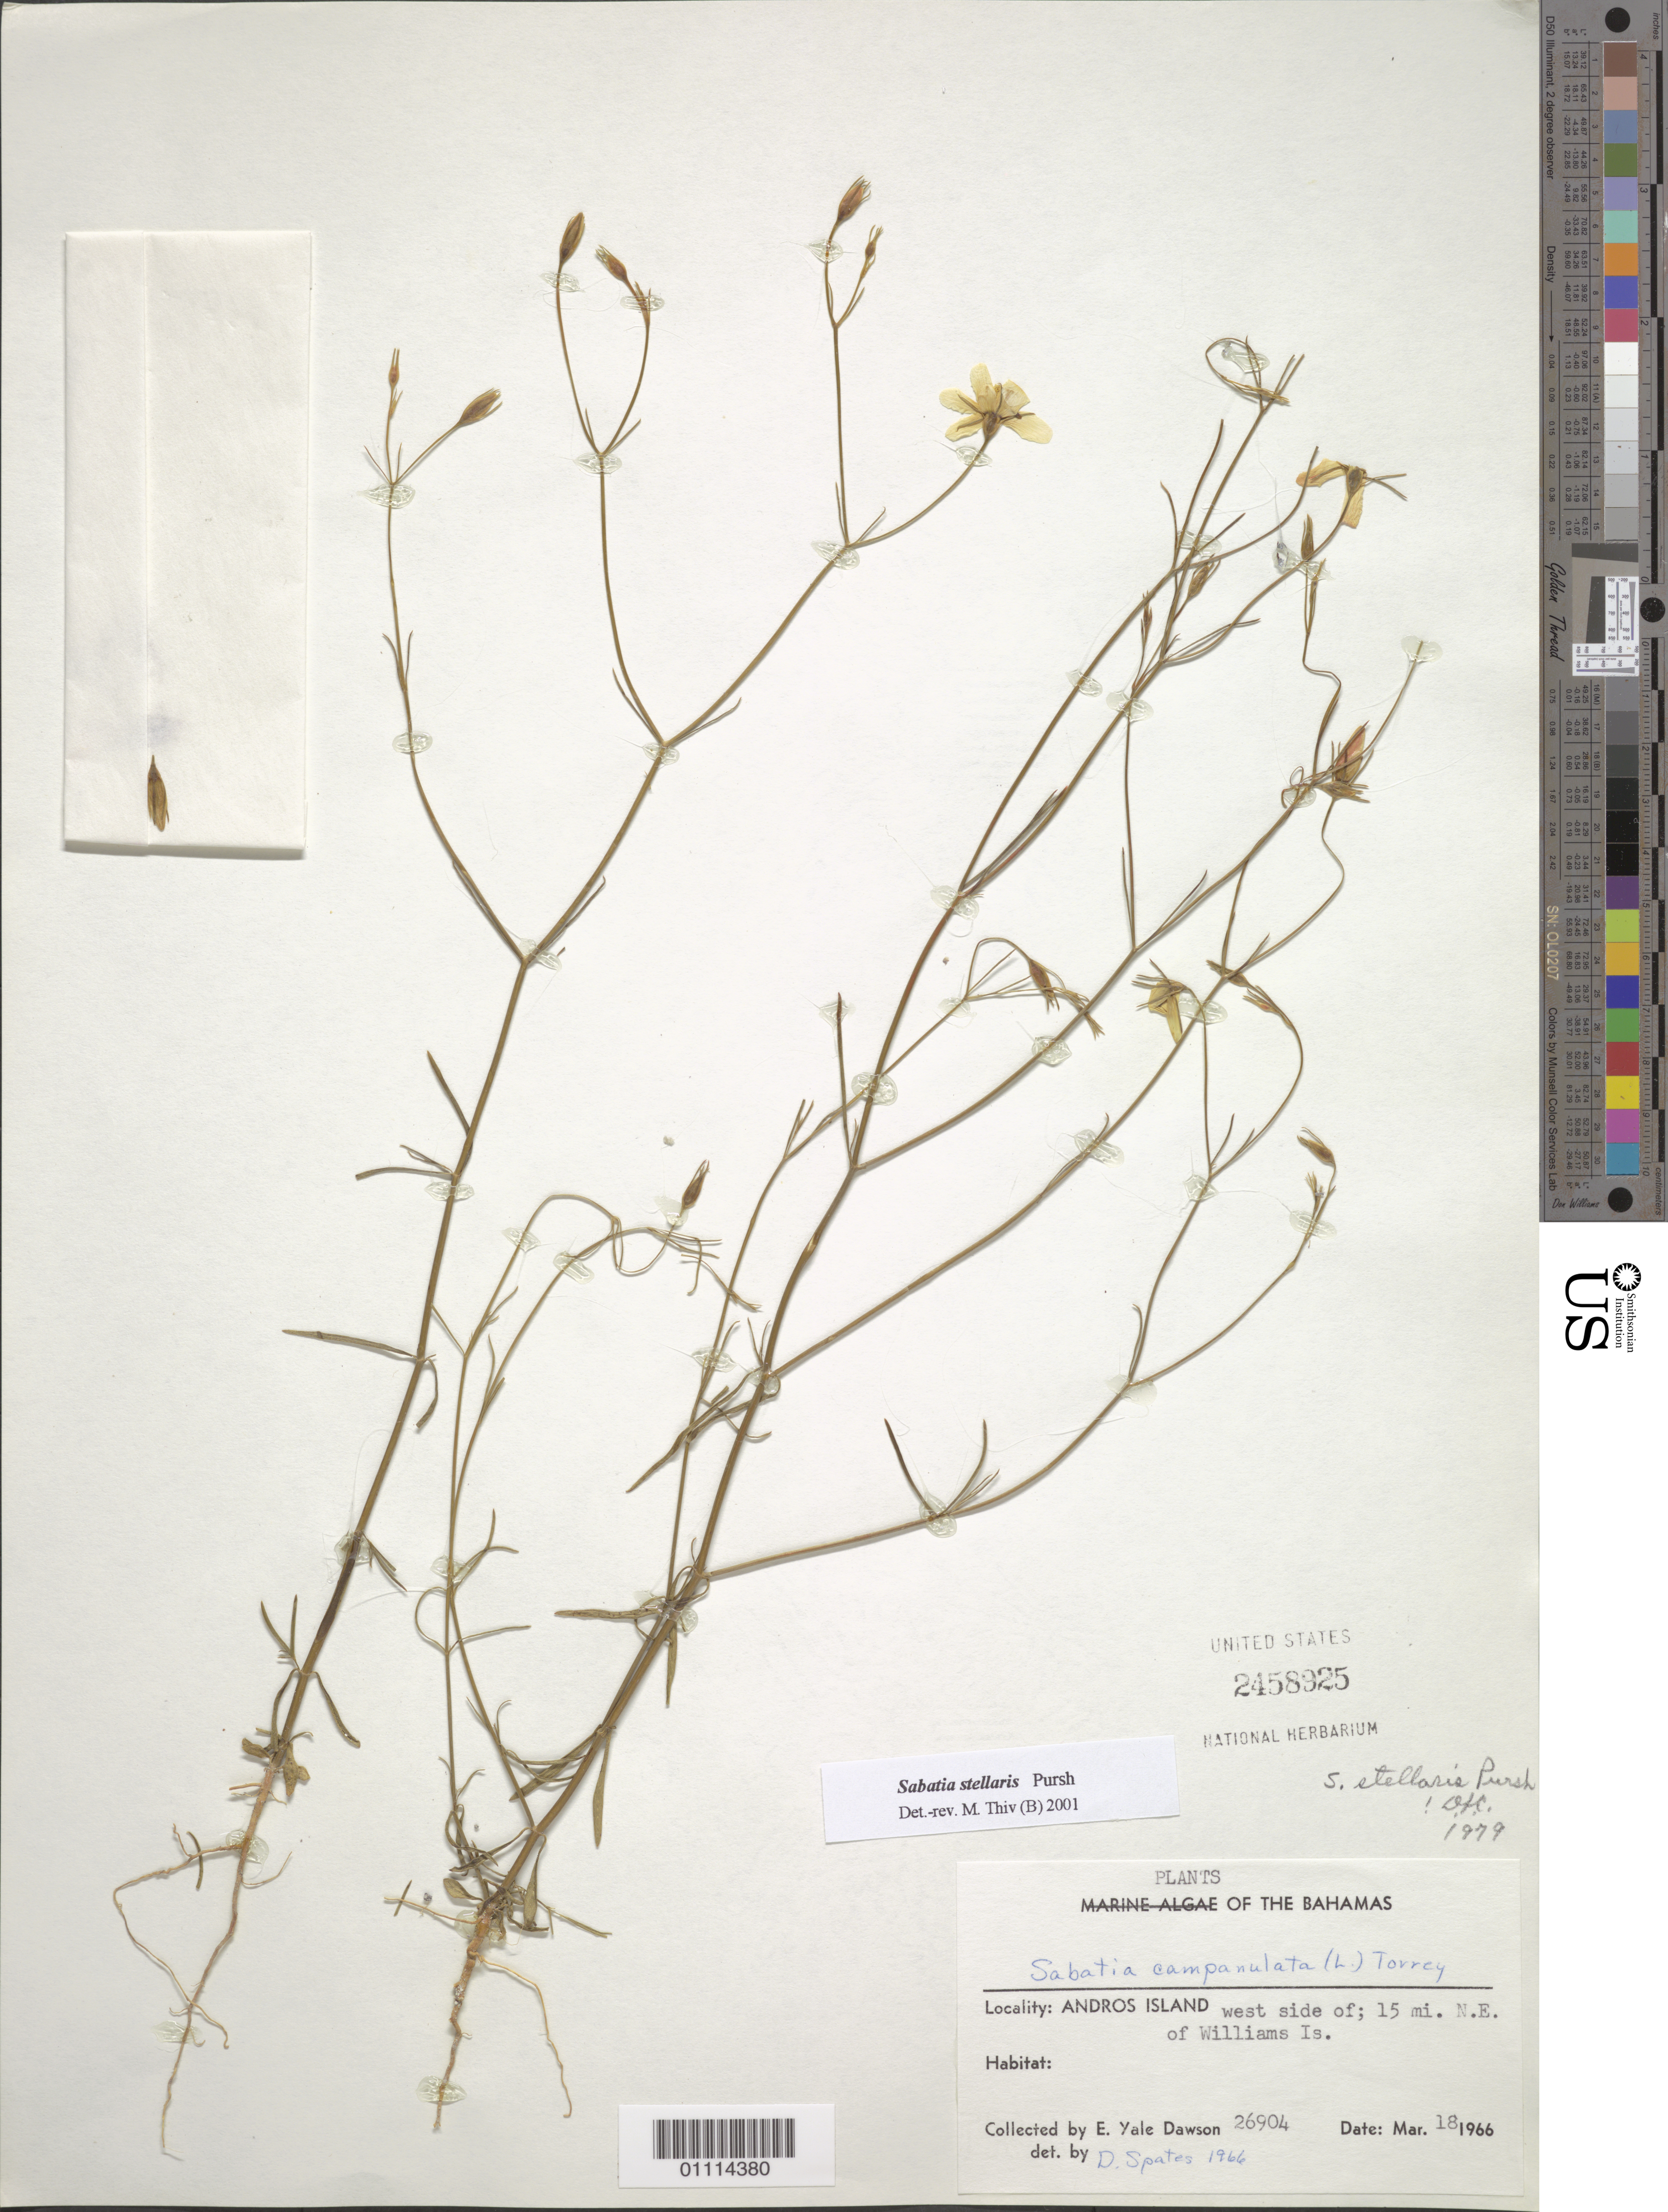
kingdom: Plantae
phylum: Tracheophyta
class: Magnoliopsida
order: Gentianales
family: Gentianaceae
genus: Sabatia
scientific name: Sabatia stellaris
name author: Pursh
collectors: E. Y. Dawson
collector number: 26904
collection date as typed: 18 Mar 1966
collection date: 1966-03-18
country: Bahamas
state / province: North Andros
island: Andros I.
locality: W side of; 15 mi NE of Williams Is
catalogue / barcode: US 2458925